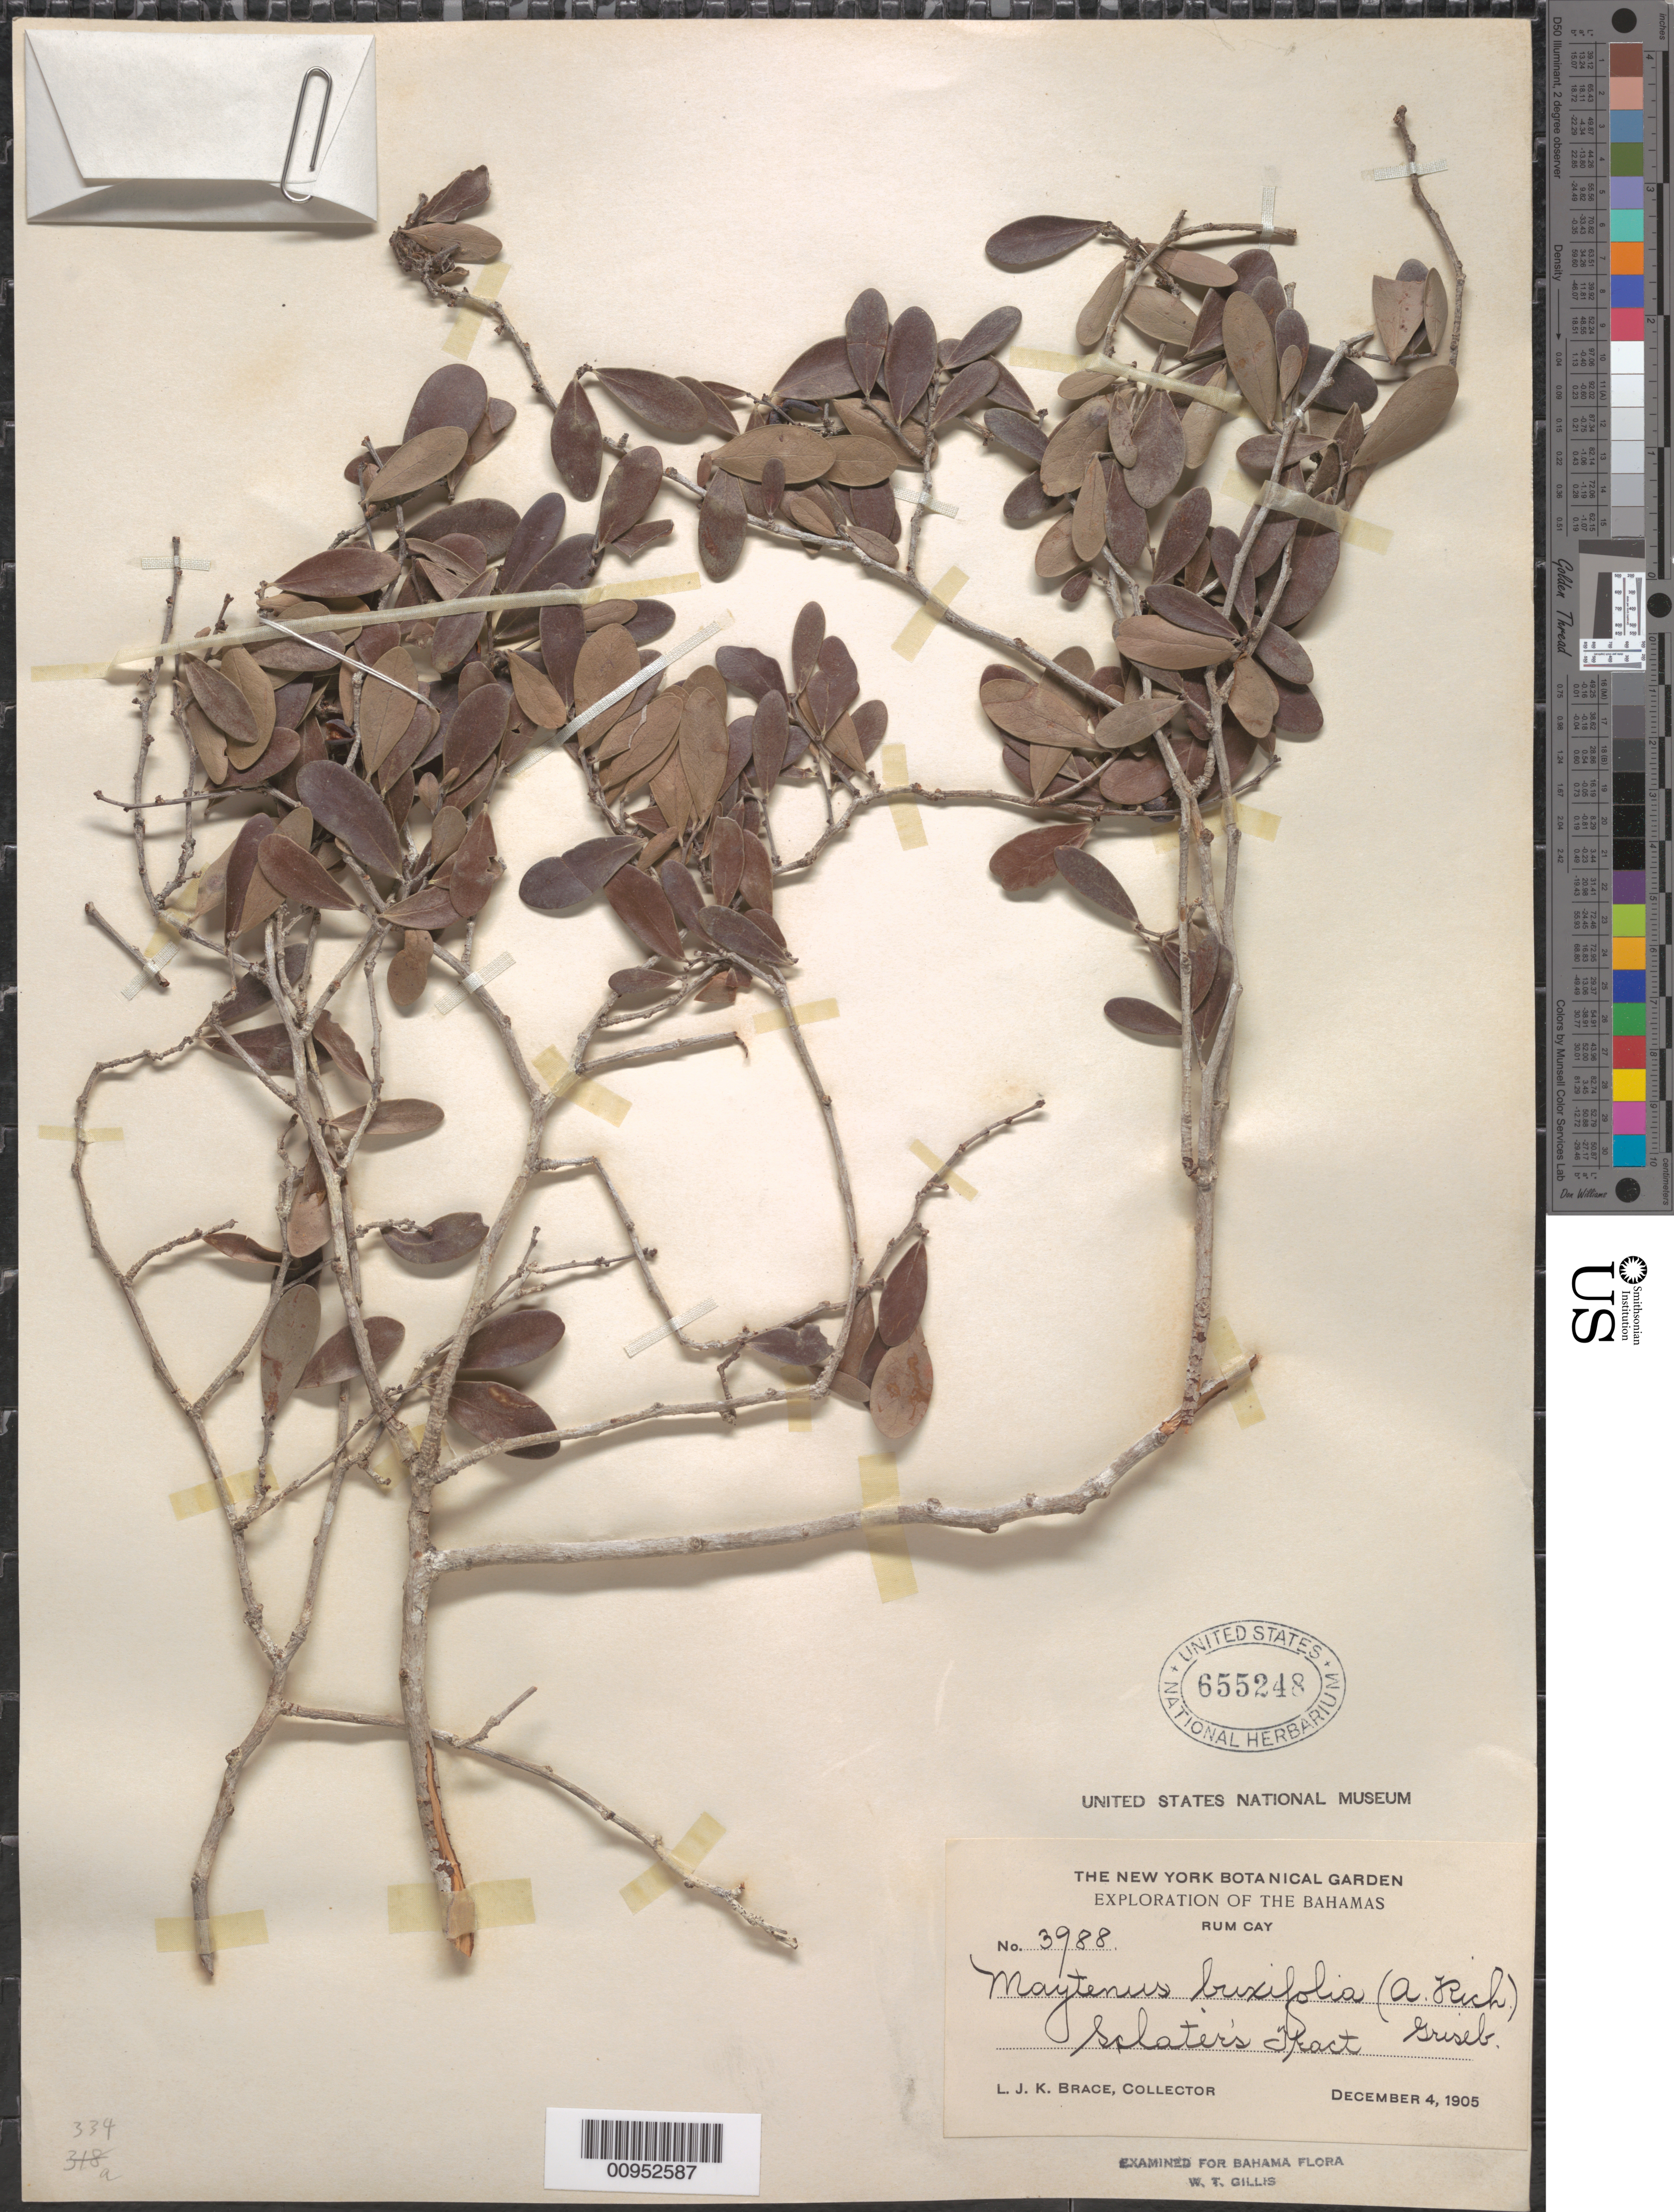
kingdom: Plantae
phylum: Tracheophyta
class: Magnoliopsida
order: Celastrales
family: Celastraceae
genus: Maytenus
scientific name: Maytenus buxifolia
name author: (A. Rich.) Griseb.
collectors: L. J. K. Brace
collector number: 3988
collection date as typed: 04 Dec 1905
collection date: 1905-12-04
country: Bahamas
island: Rum Cay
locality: Slater's Tract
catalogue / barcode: US 655248